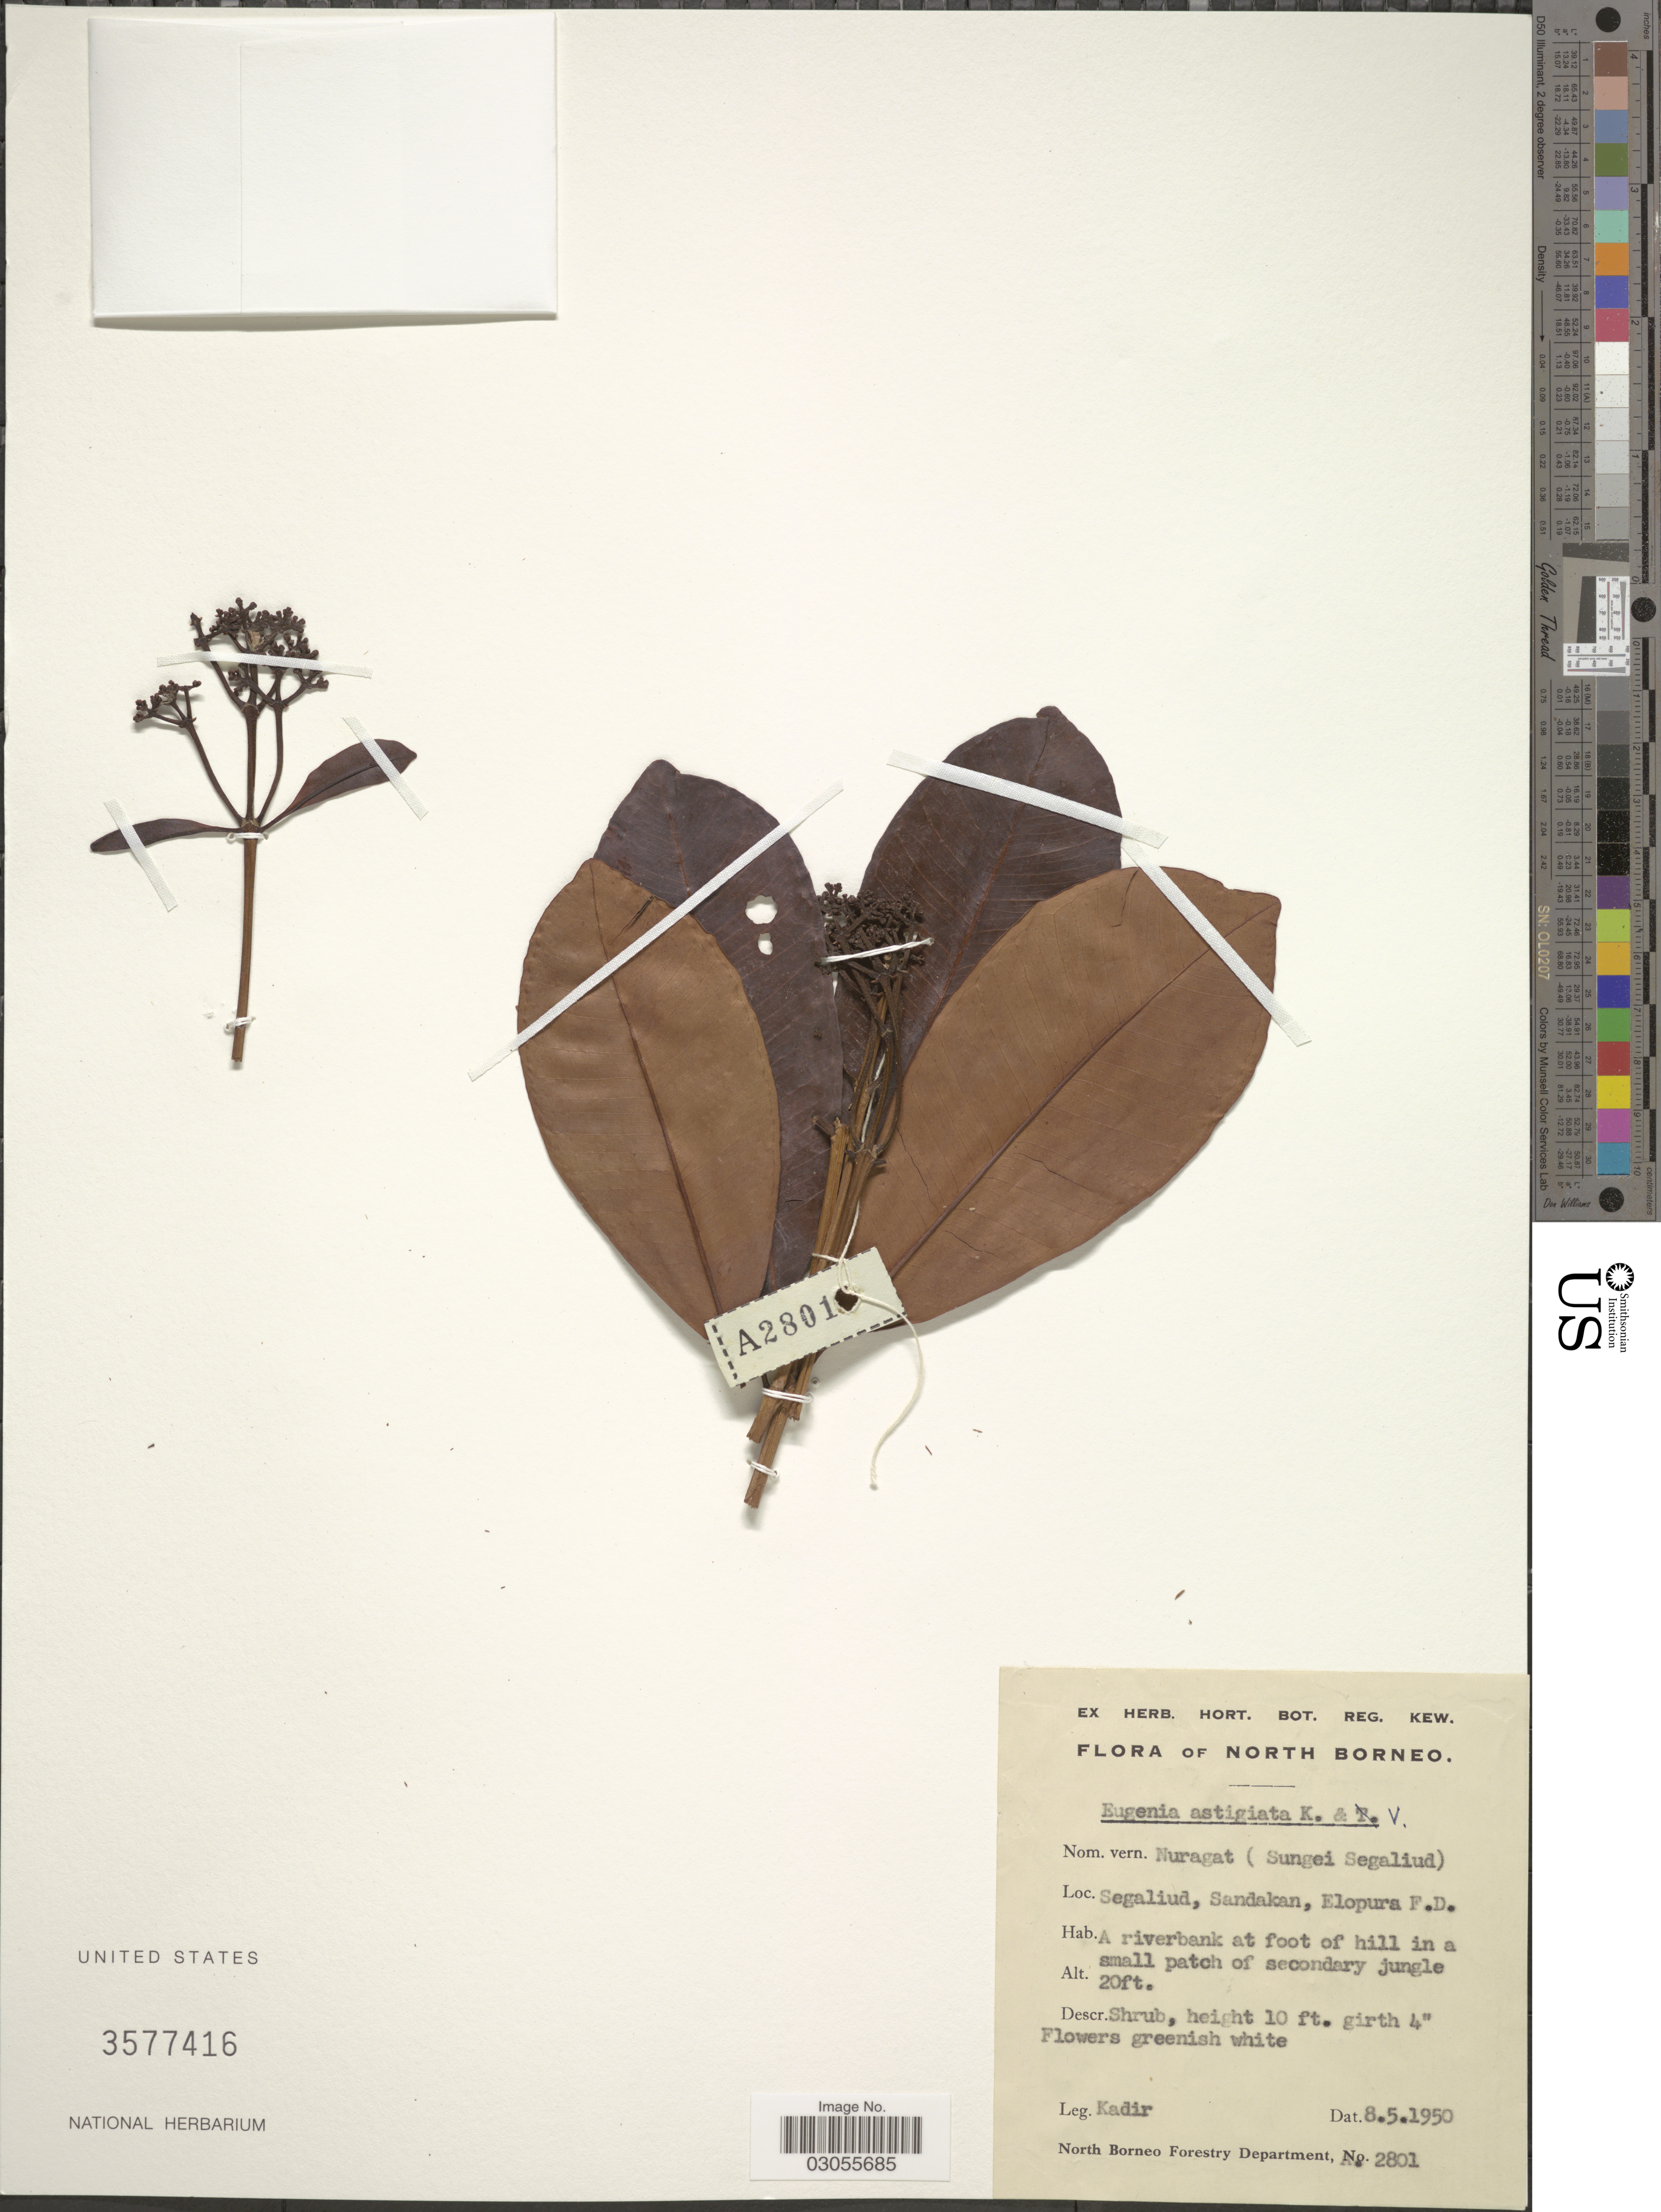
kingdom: Plantae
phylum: Tracheophyta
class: Magnoliopsida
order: Myrtales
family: Myrtaceae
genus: Syzygium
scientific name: Syzygium fastigiatum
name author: (Blume) Merr. & L.M. Perry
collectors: -. Kadir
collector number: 2801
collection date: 1950-05-08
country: Malaysia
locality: North Borneo. Segaliud, Sandakan, Elopura F.D.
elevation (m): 6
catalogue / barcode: US 3577416